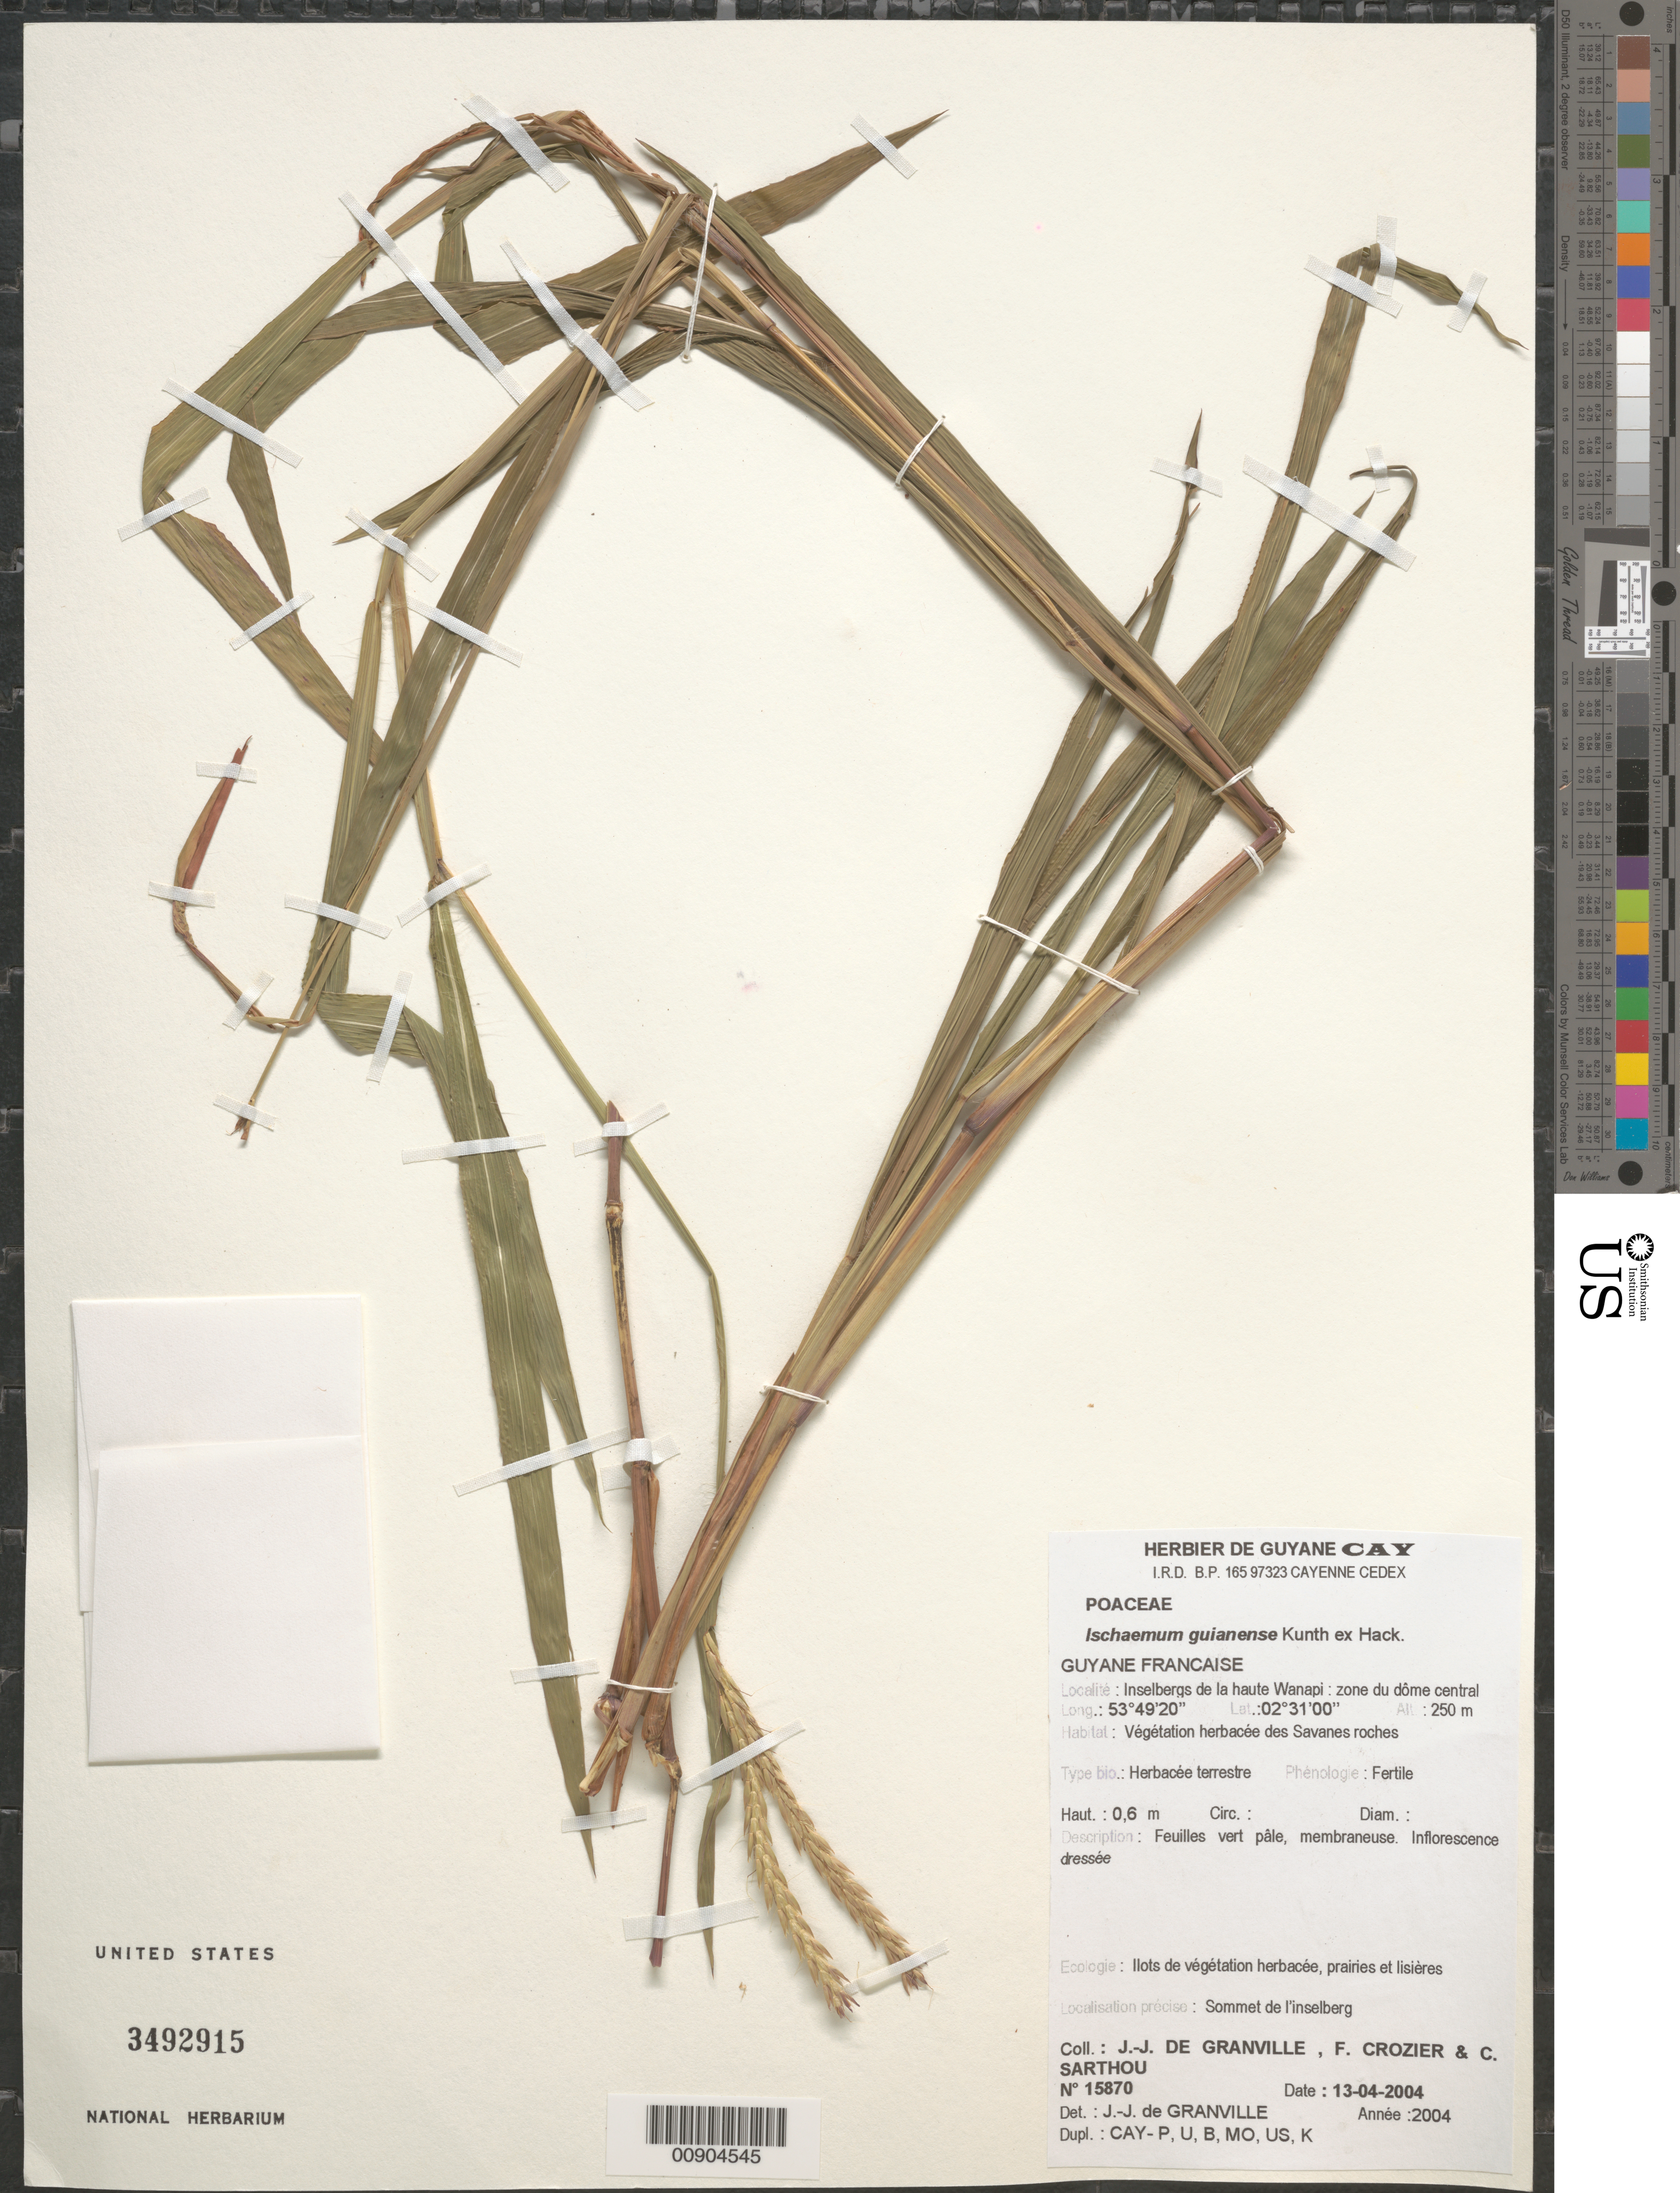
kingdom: Plantae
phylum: Tracheophyta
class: Liliopsida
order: Poales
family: Poaceae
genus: Ischaemum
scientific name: Ischaemum guianense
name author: Kunth ex Hack.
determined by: Granville, J. J. de, (CAY), Institut de Recherche pour le Developpement (IRD) (FRENCH GUIANA)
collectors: J.-J. de Granville, F. Crozier & C. Sarthou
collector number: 15870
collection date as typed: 13-Apr-04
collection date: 2004-04-13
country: French Guiana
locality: Inselbergs de la haute Wanapi, sommet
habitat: Végétation herbacée des savanes roches; ilots de végétation herbacée, prairies et lisières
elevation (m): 250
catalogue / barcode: US 3492915